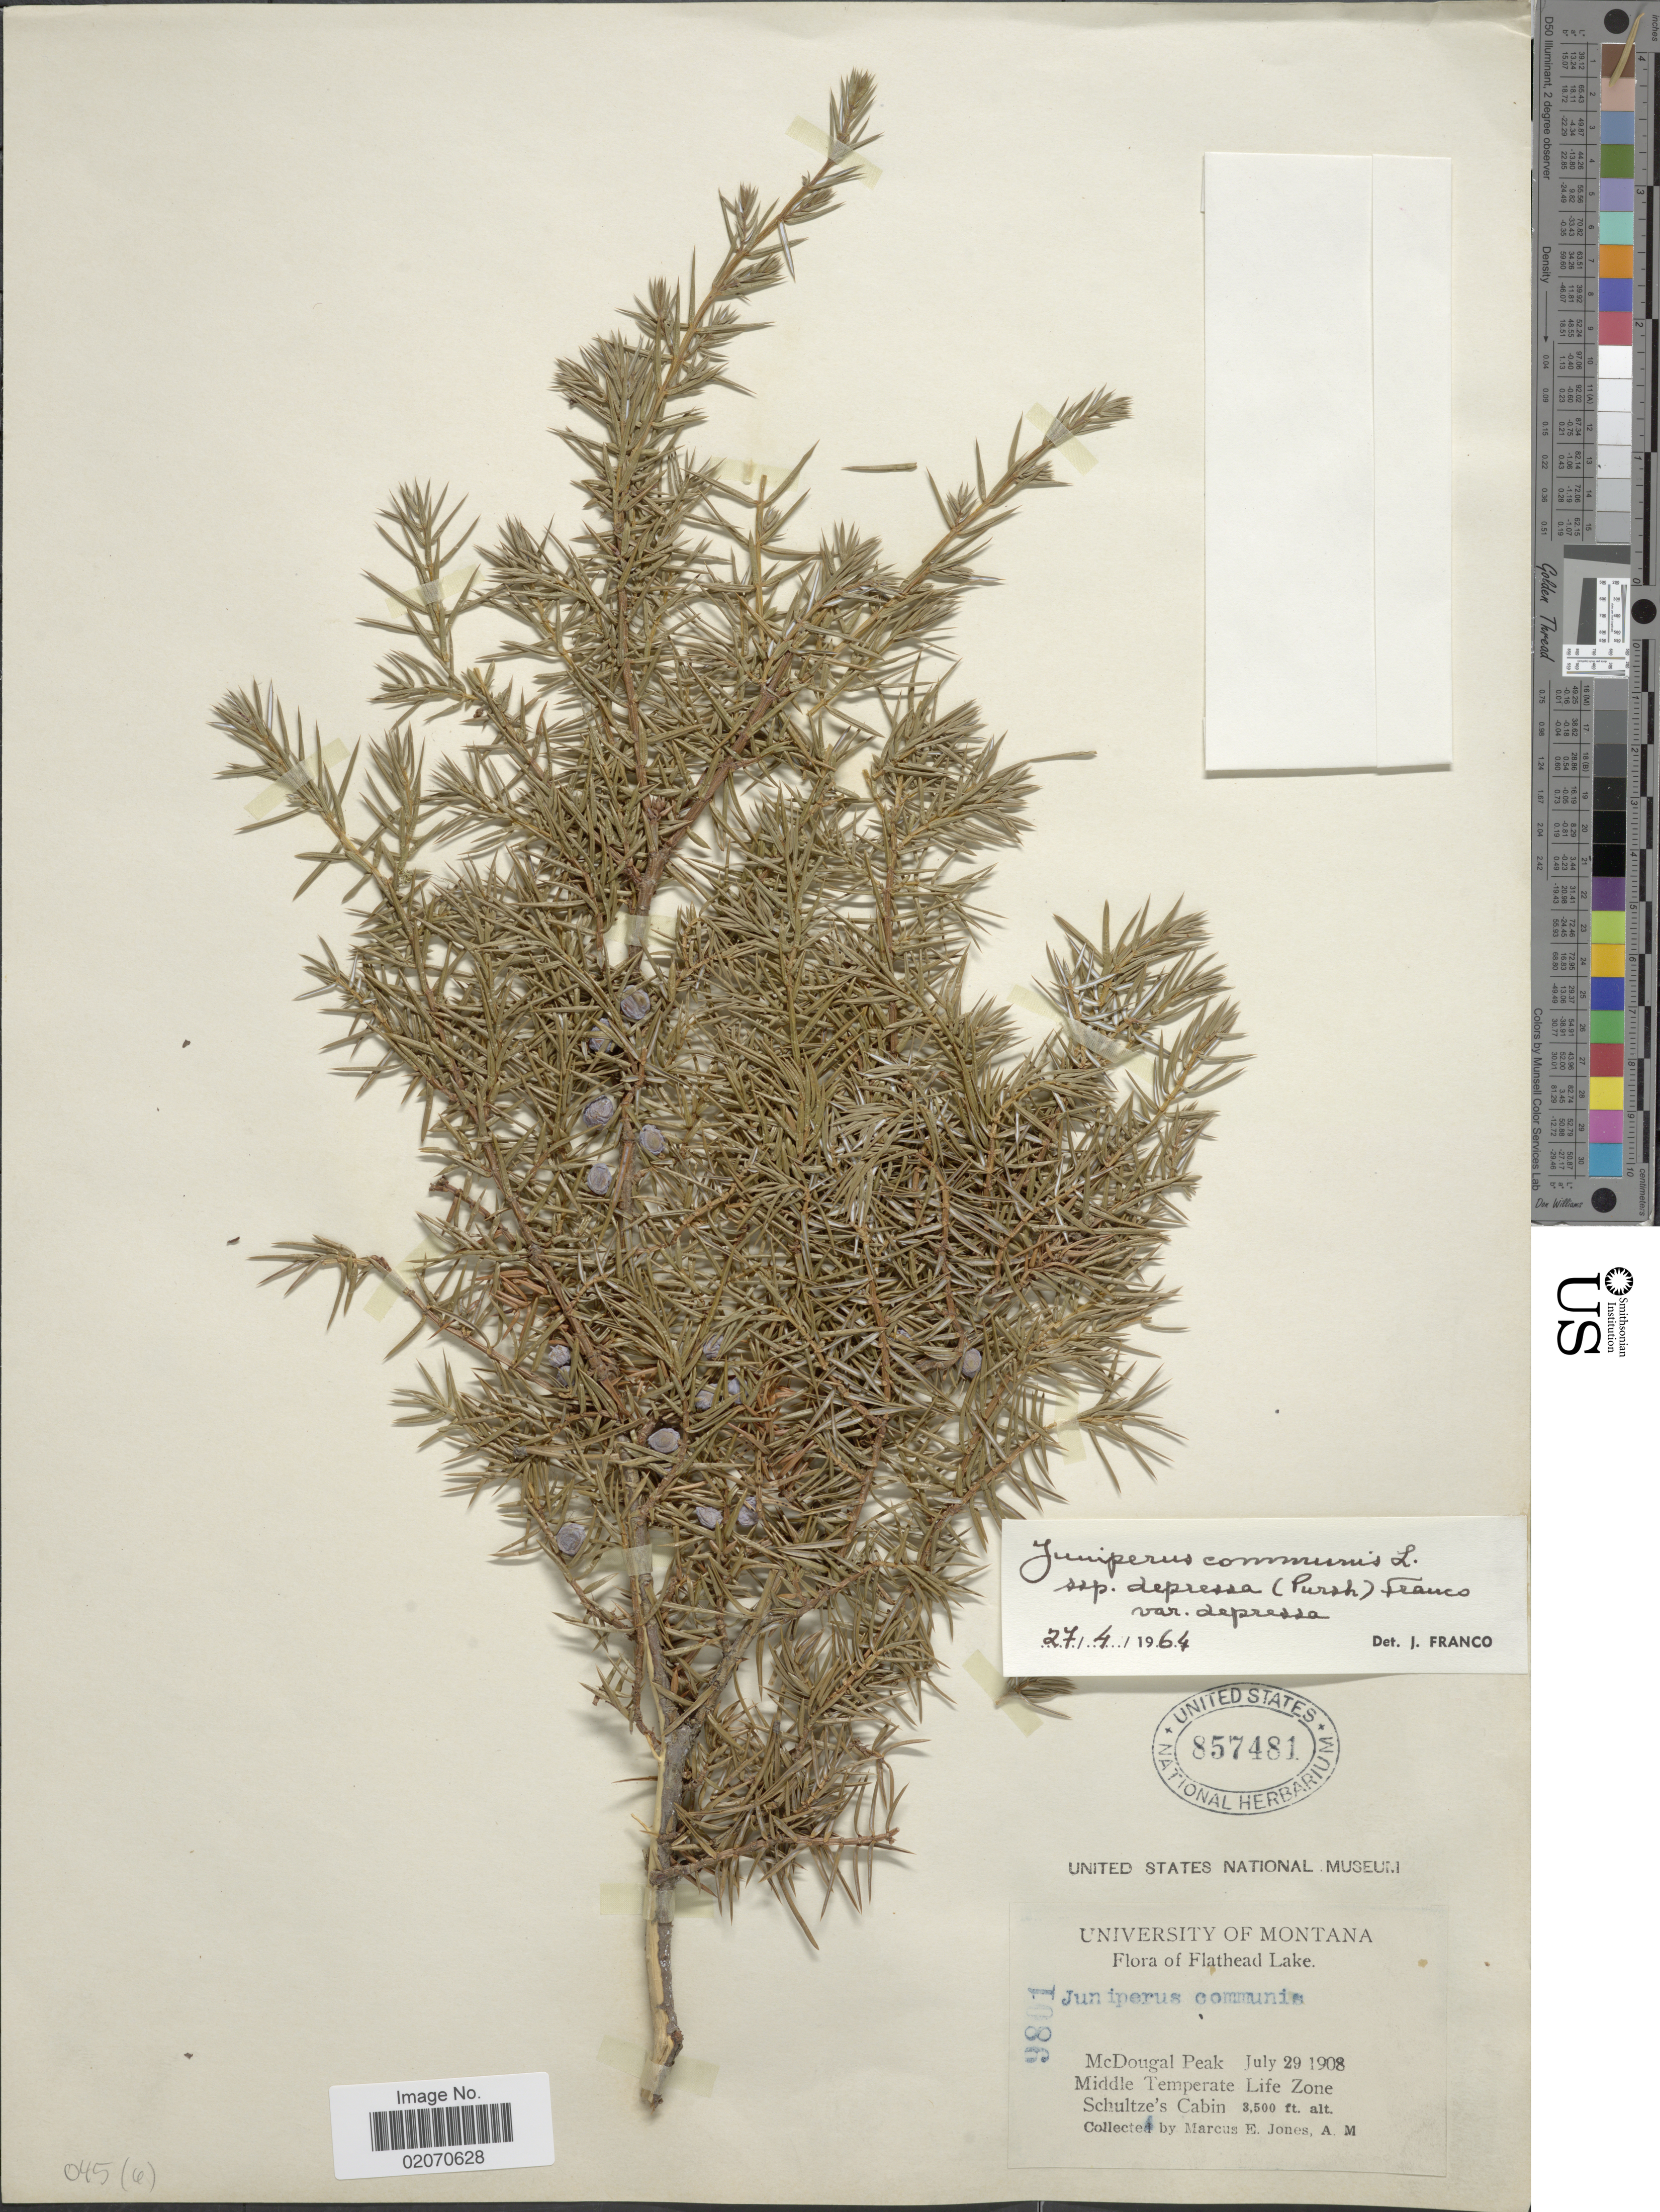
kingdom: Plantae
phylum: Tracheophyta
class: Pinopsida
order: Pinales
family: Cupressaceae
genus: Juniperus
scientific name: Juniperus communis var. depressa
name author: Pursh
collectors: M. E. Jones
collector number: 9801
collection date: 1908-07-29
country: United States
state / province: Montana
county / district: Lake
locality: Flathead Lake, McDougal Peak, Middle Temperate Life Zone, Schultze Cabin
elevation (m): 1067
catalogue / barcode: US 857481